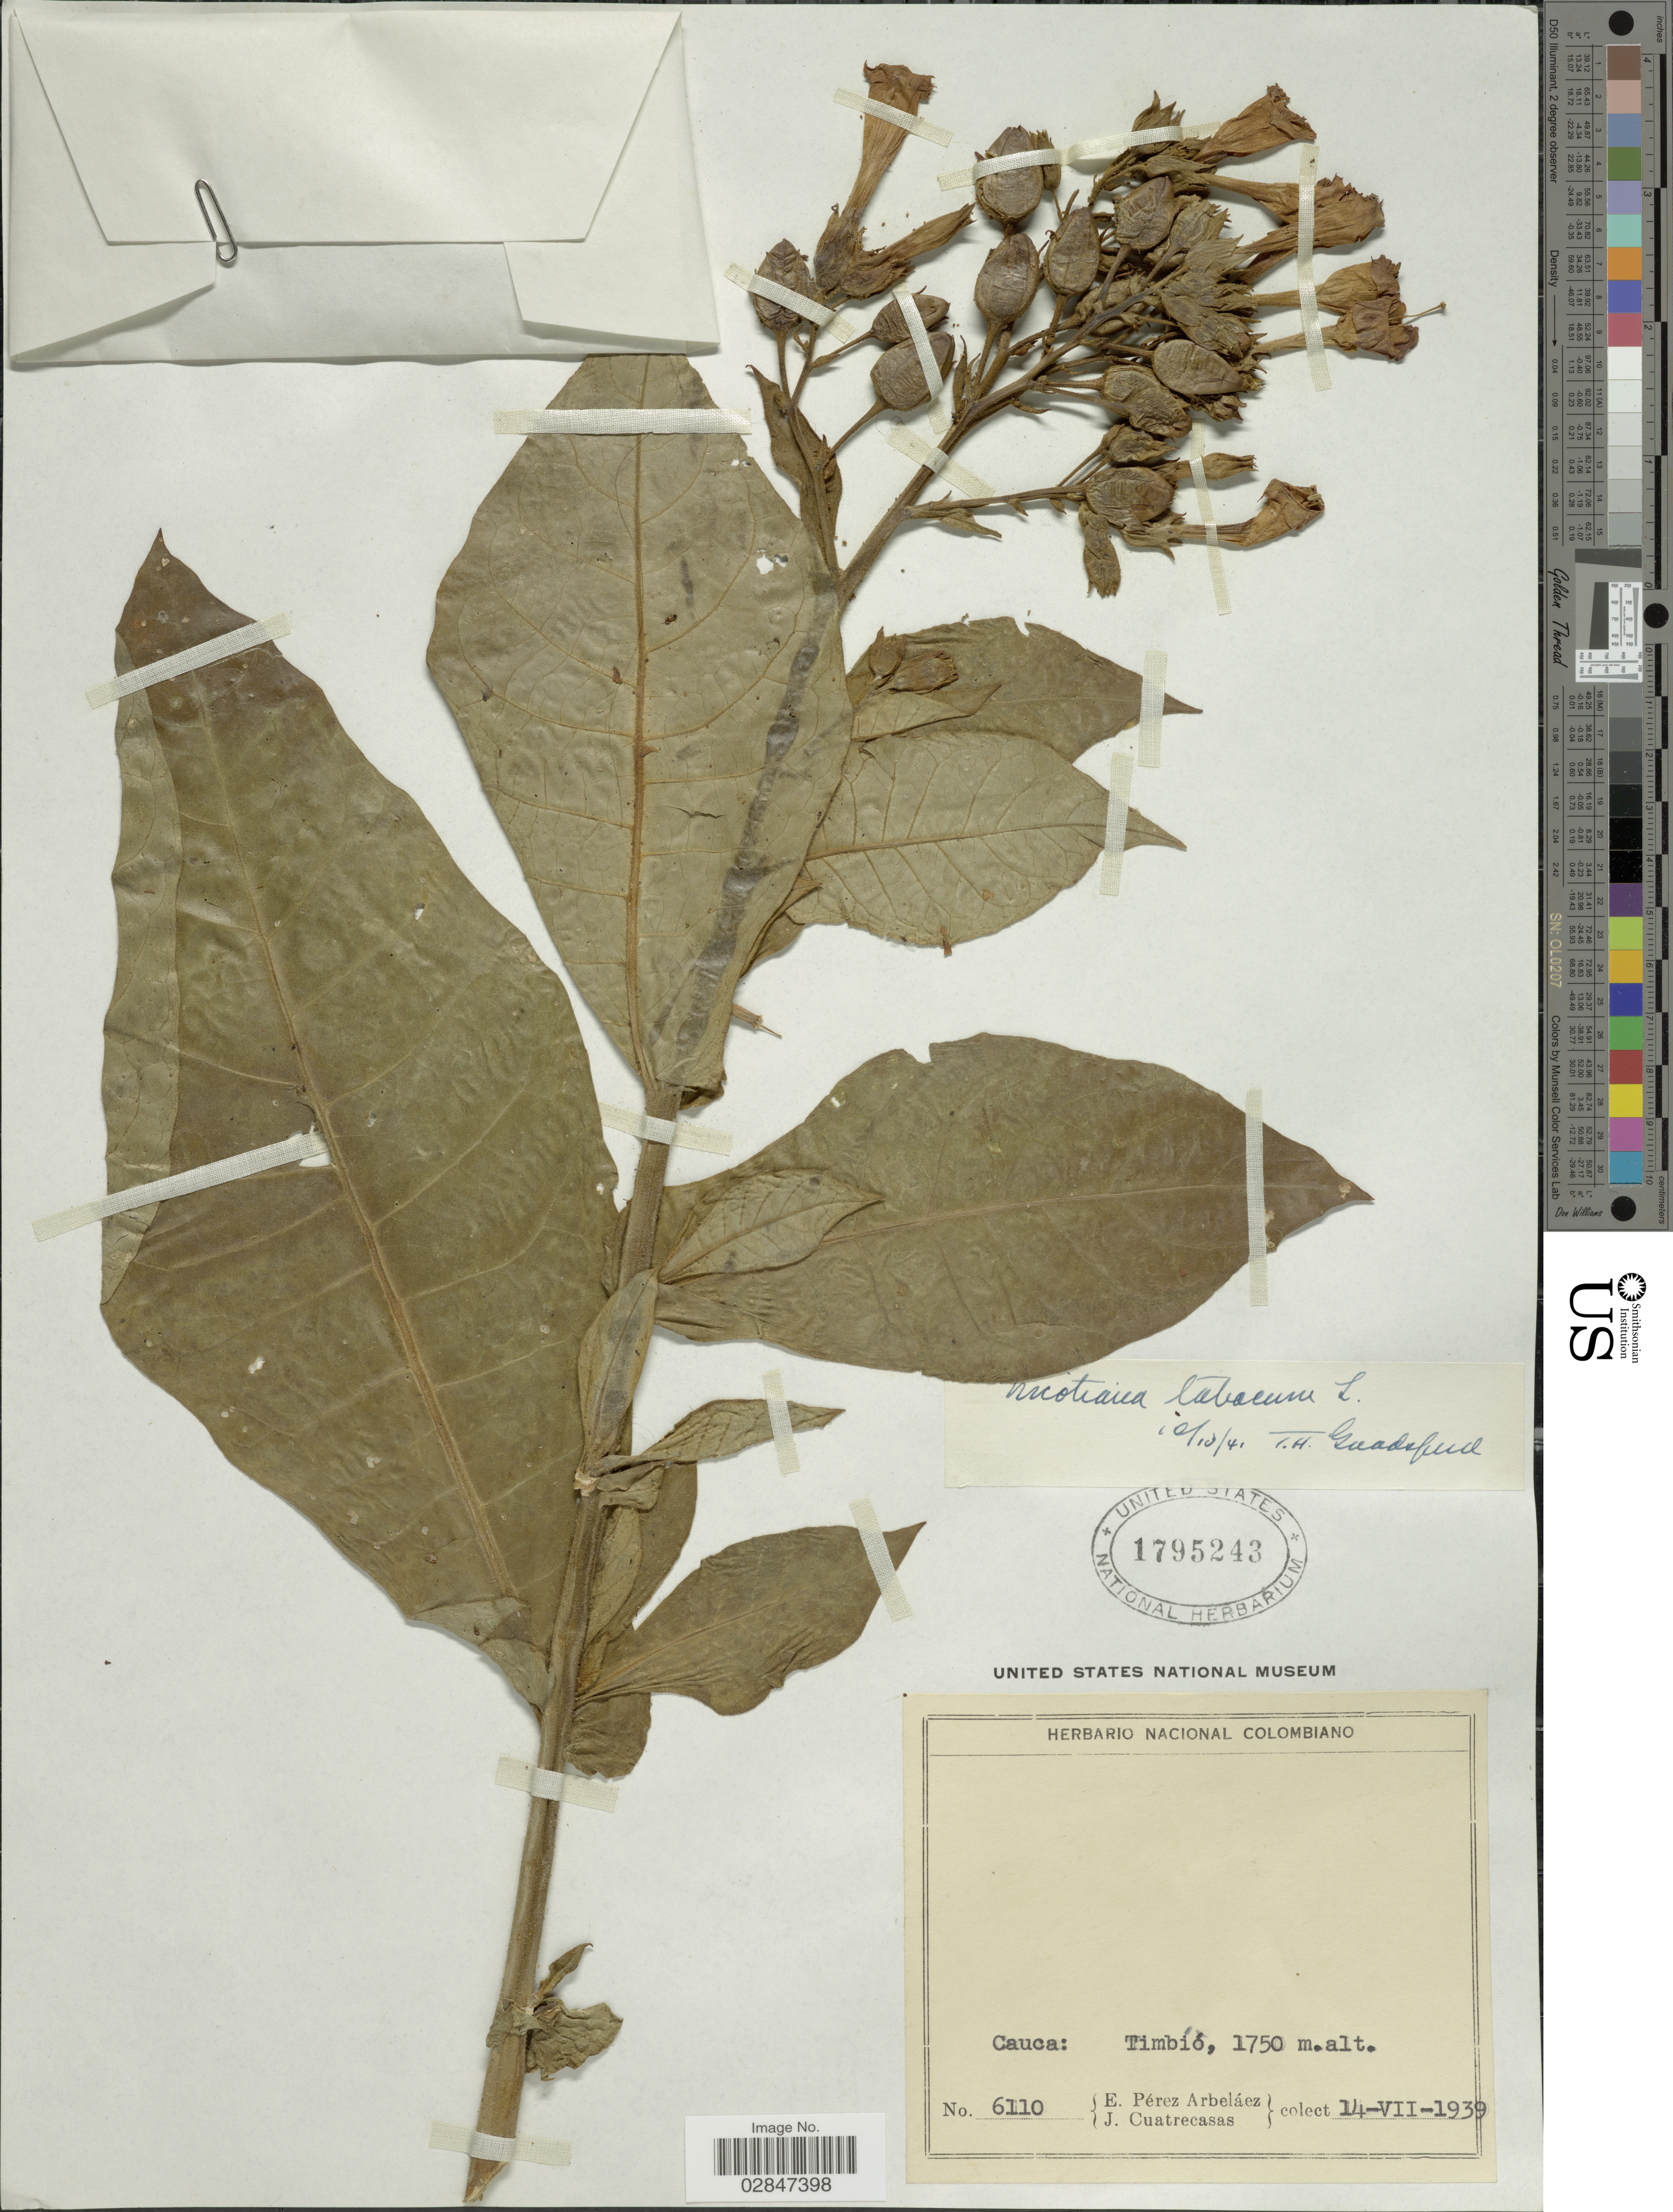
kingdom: Plantae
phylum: Tracheophyta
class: Magnoliopsida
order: Solanales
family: Solanaceae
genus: Nicotiana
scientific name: Nicotiana tabacum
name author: L.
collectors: E. Pérez Arbeláez & J. Cuatrecasas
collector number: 6110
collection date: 1939-07-14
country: Colombia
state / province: Cauca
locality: Cauca: Timbió.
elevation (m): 1750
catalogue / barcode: US 1795243